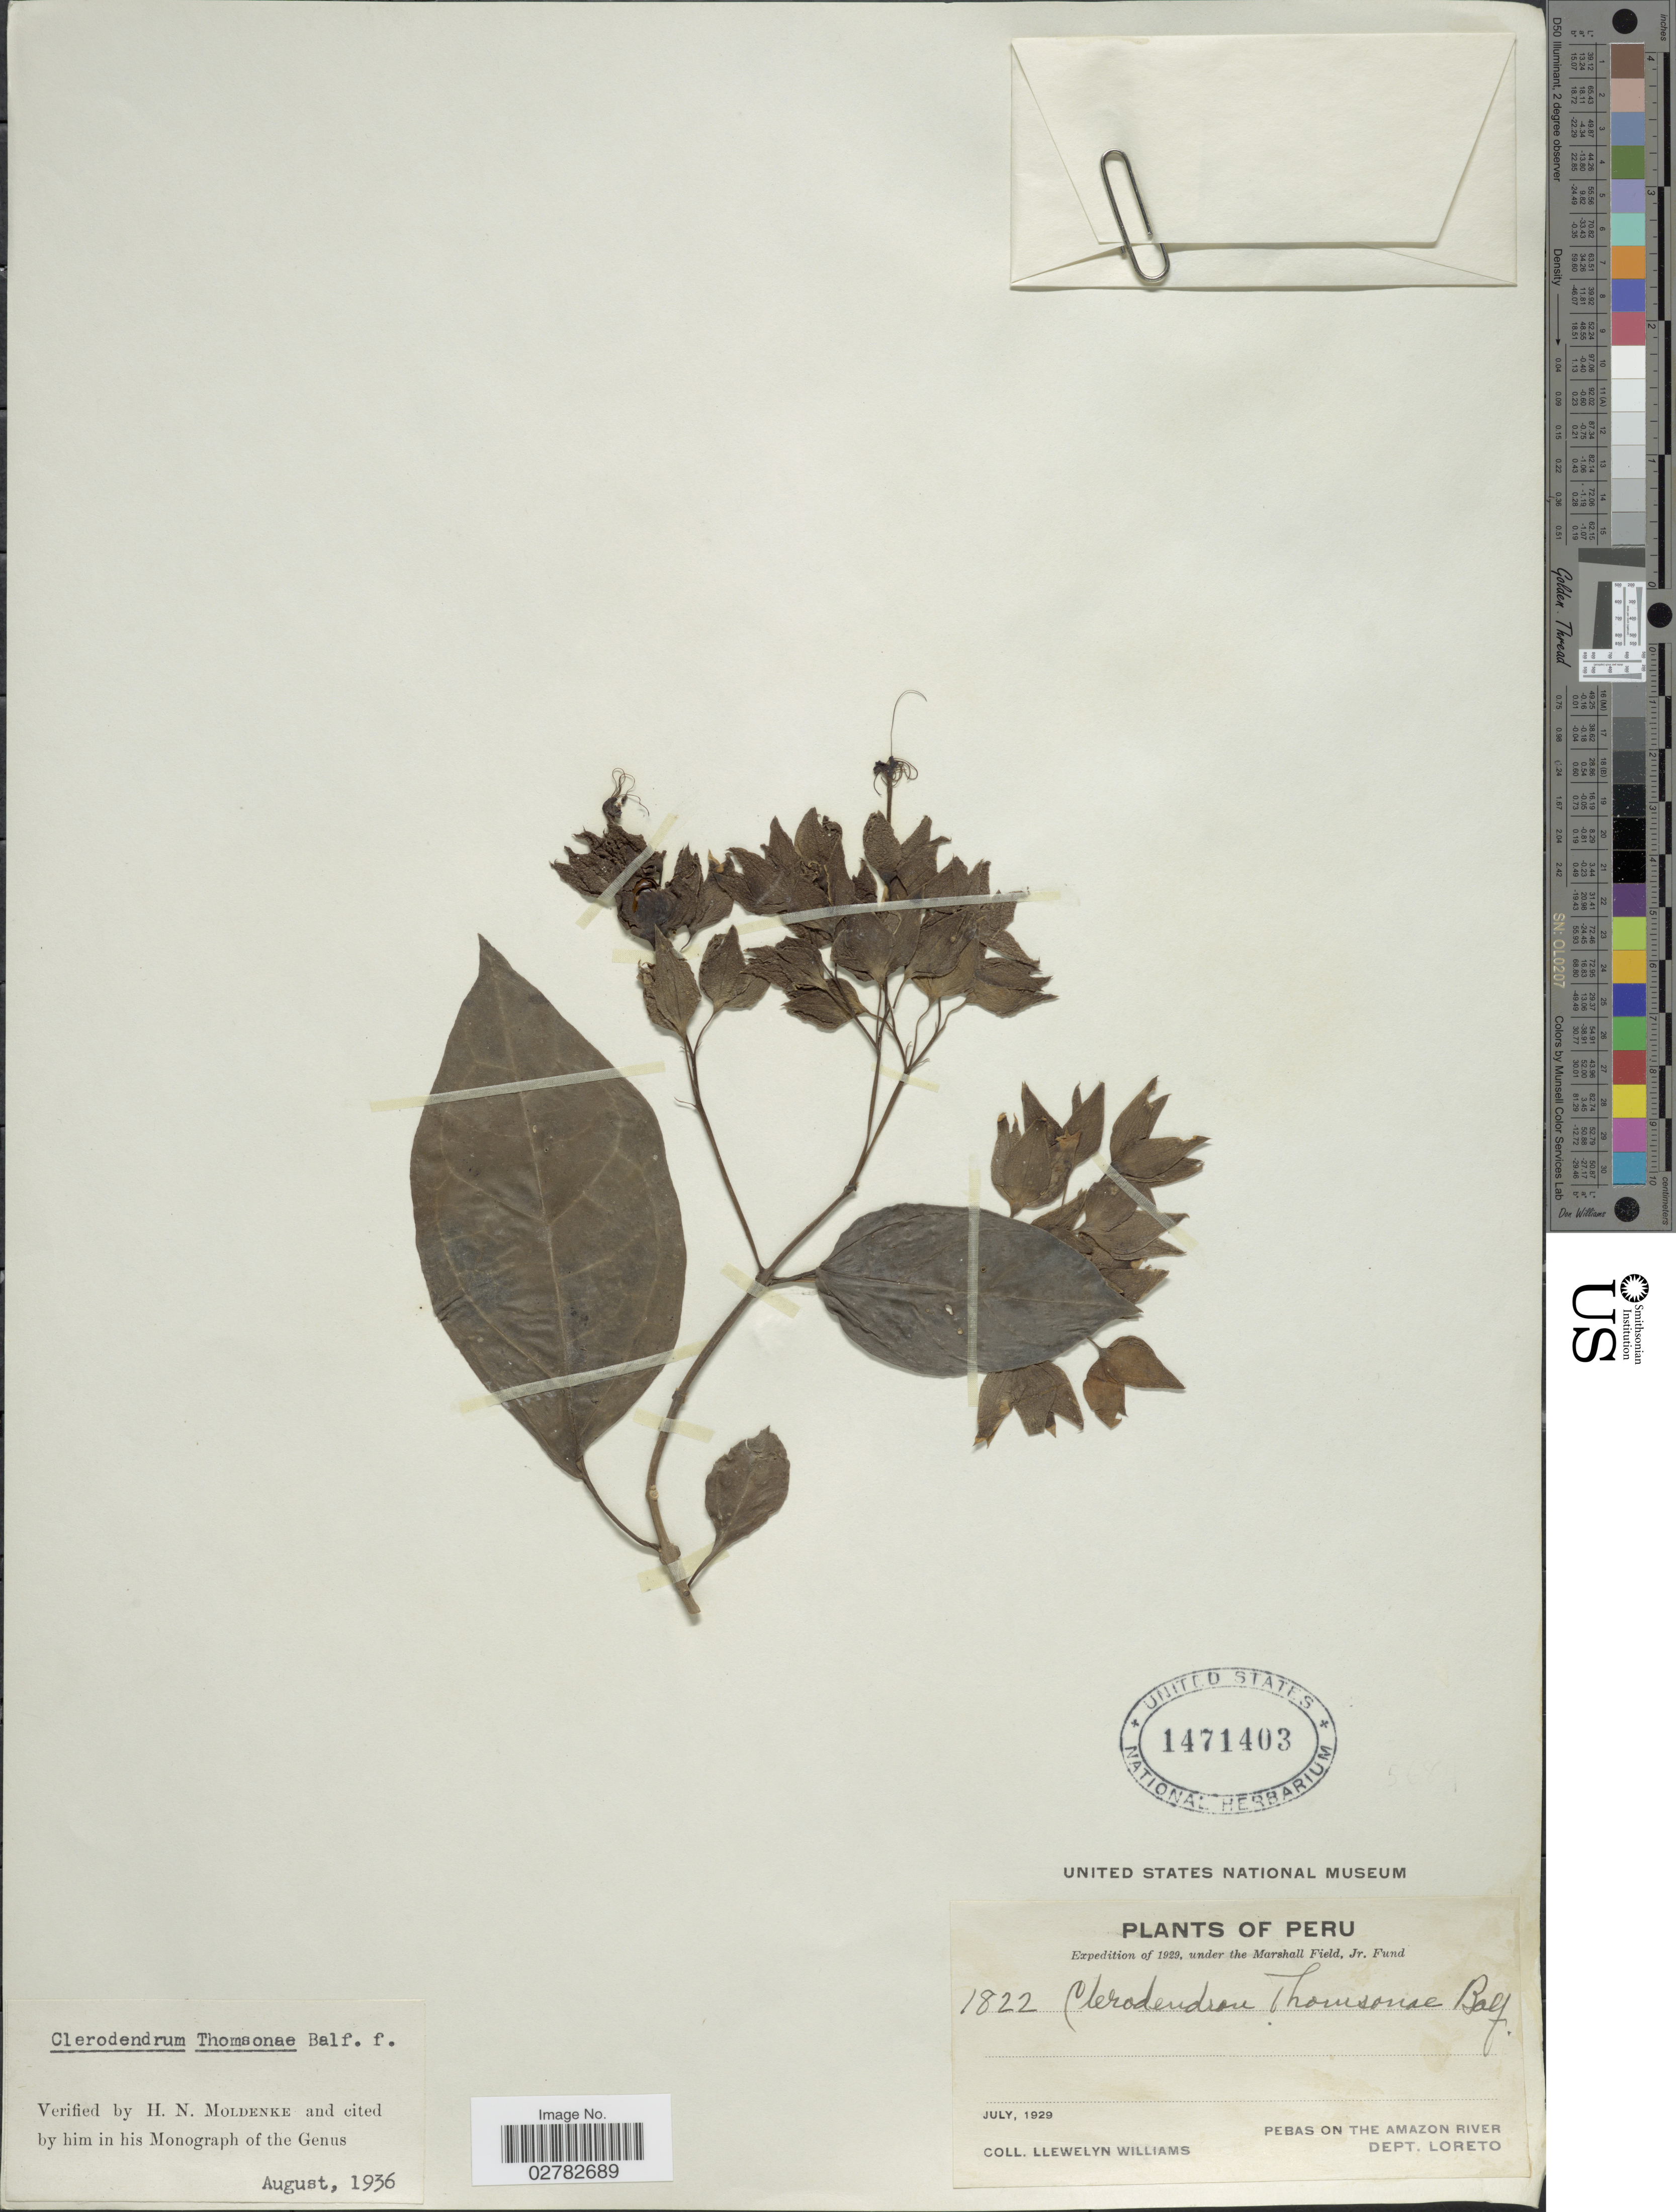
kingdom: Plantae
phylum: Tracheophyta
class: Magnoliopsida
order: Lamiales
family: Lamiaceae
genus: Clerodendrum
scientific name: Clerodendrum thomsoniae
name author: Balf.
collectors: Ll. Williams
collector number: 1822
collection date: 1929-07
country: Peru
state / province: Loreto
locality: Pebas on the Amazon River. Dept. Loreto.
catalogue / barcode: US 1471403